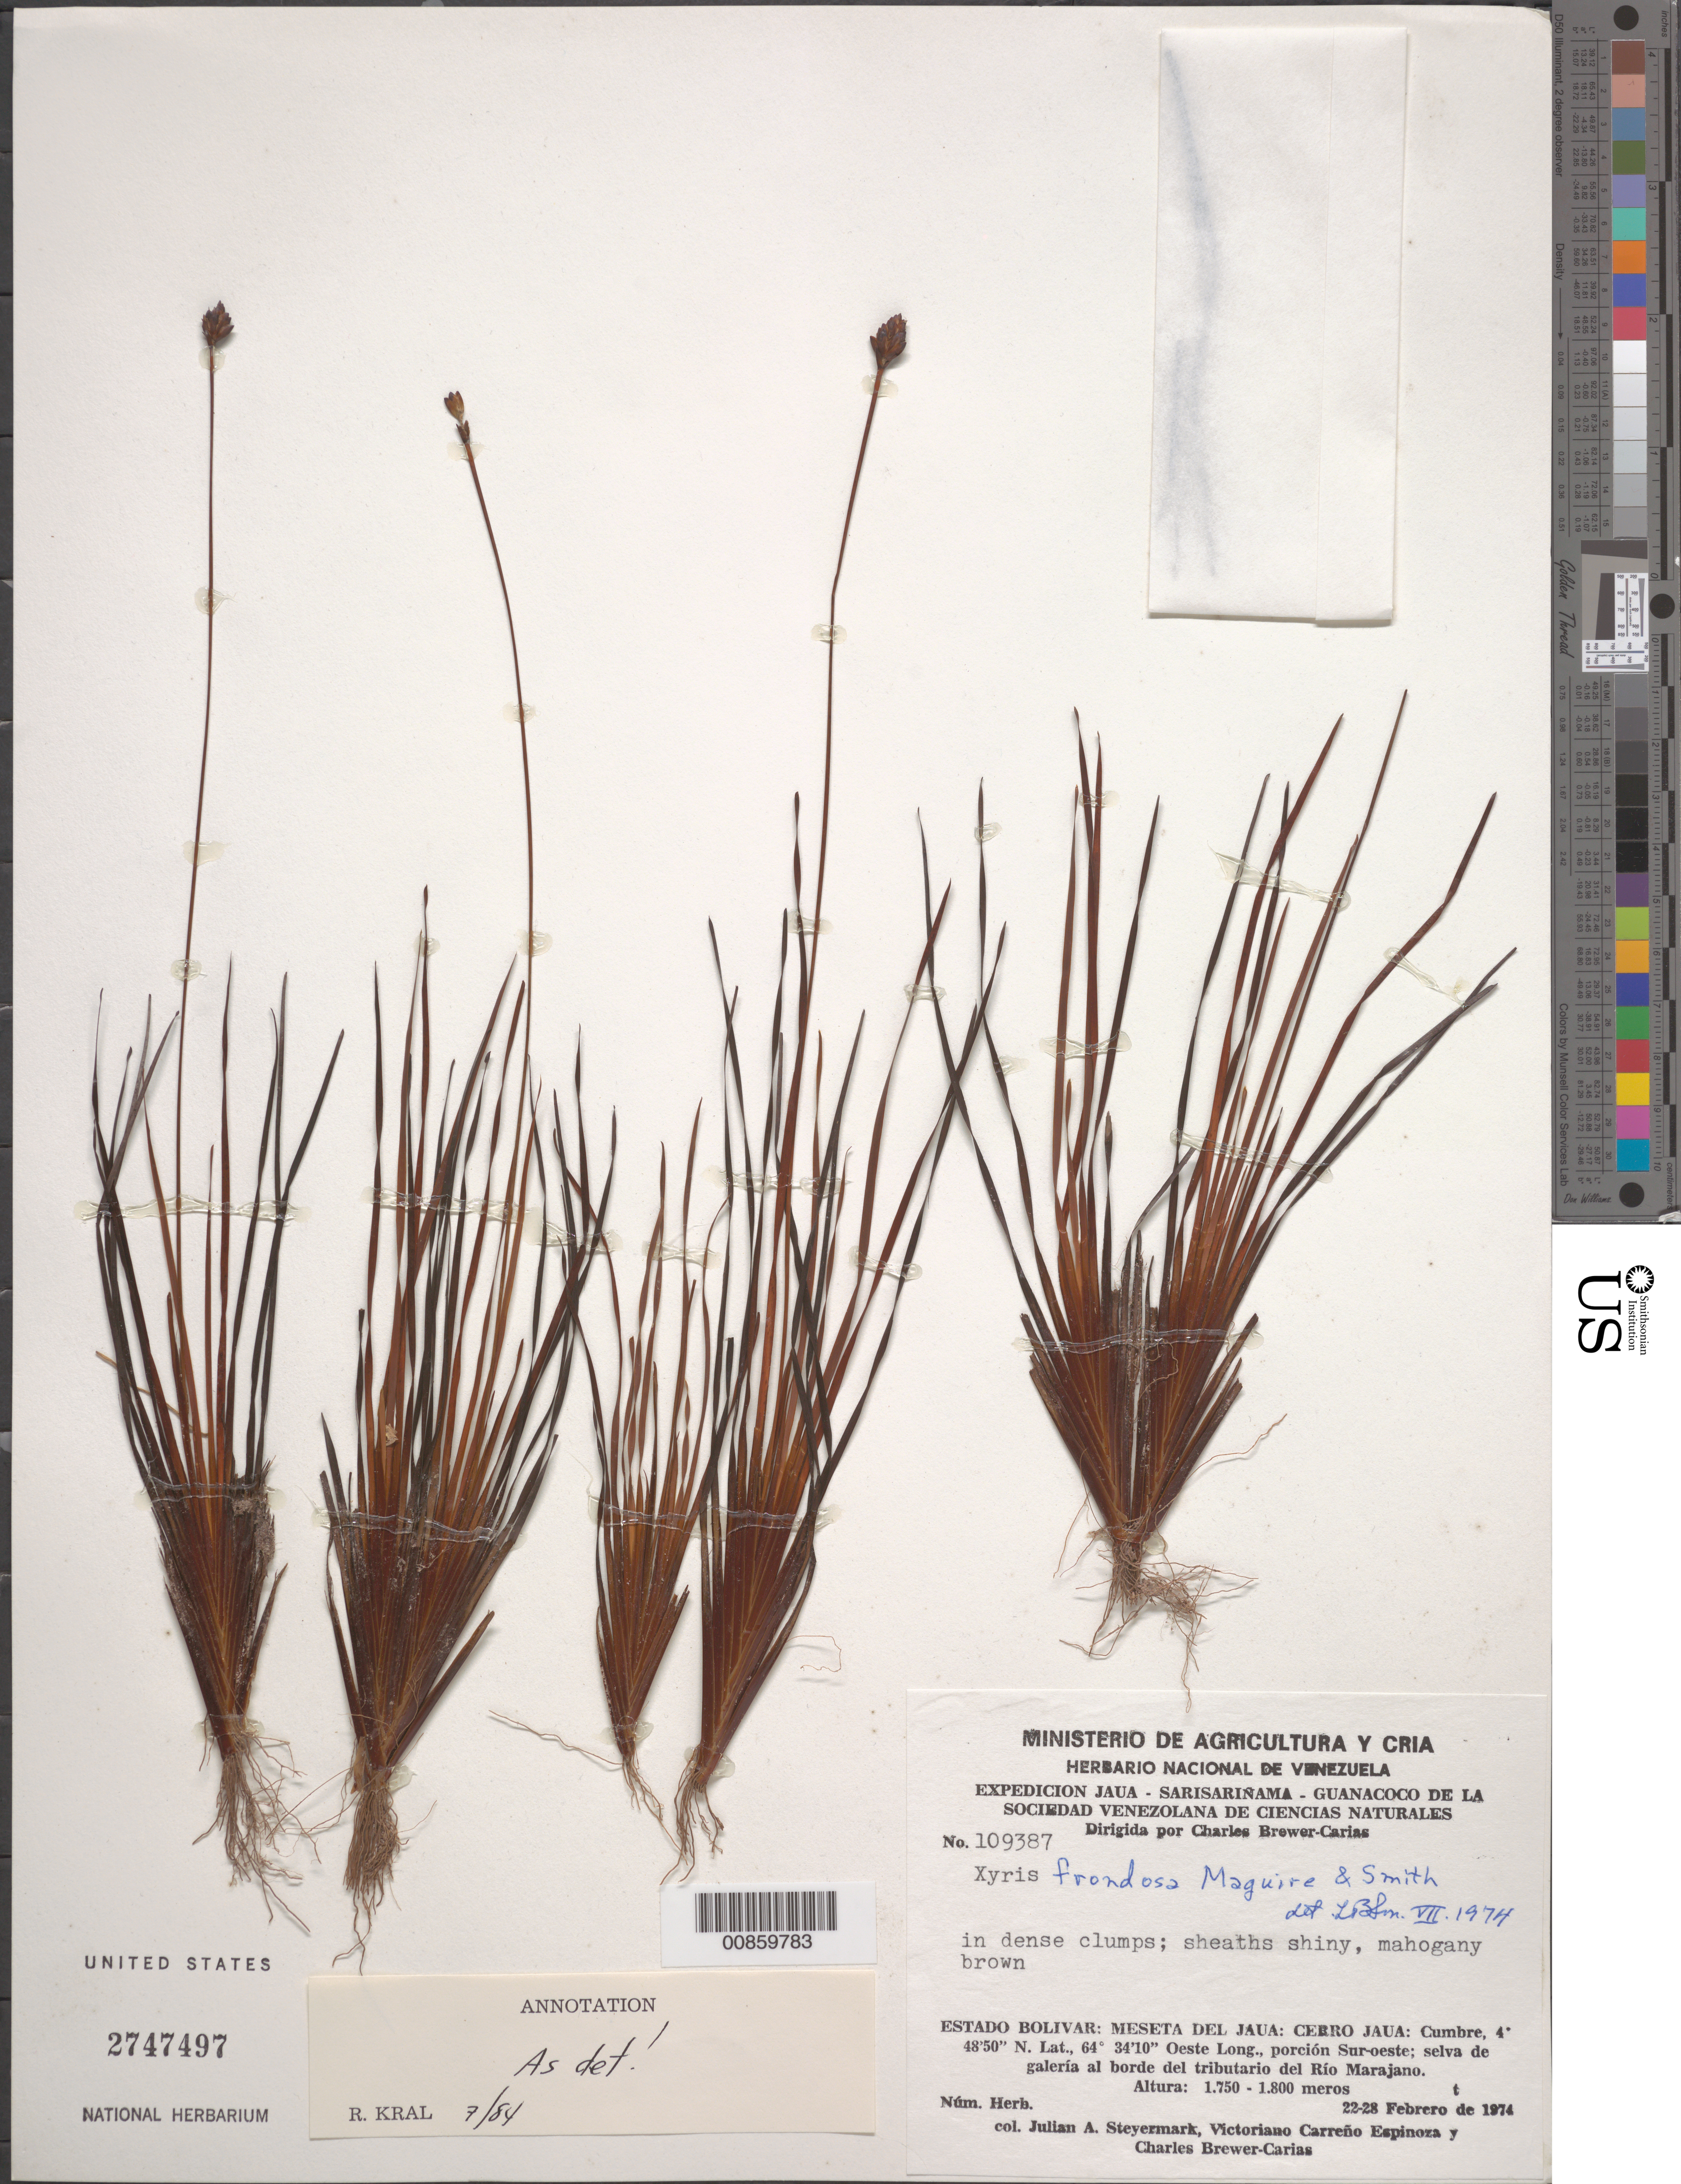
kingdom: Plantae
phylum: Tracheophyta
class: Liliopsida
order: Poales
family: Xyridaceae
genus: Xyris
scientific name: Xyris frondosa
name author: Maguire & L.B. Sm.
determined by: Kral, Robert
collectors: J. Steyermark, V. Carreño E. & C. Brewer-Carias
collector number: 109387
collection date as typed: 22-Feb-74 to 28-Feb-74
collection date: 1974-02-22/1974-02-28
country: Venezuela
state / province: Bolívar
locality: Meseta del Jaua: Cerro Jaua, cumbre, porción SO; al borde del tributarío del Río Marajano.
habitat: Selva de galería.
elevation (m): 1750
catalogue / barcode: US 2747497